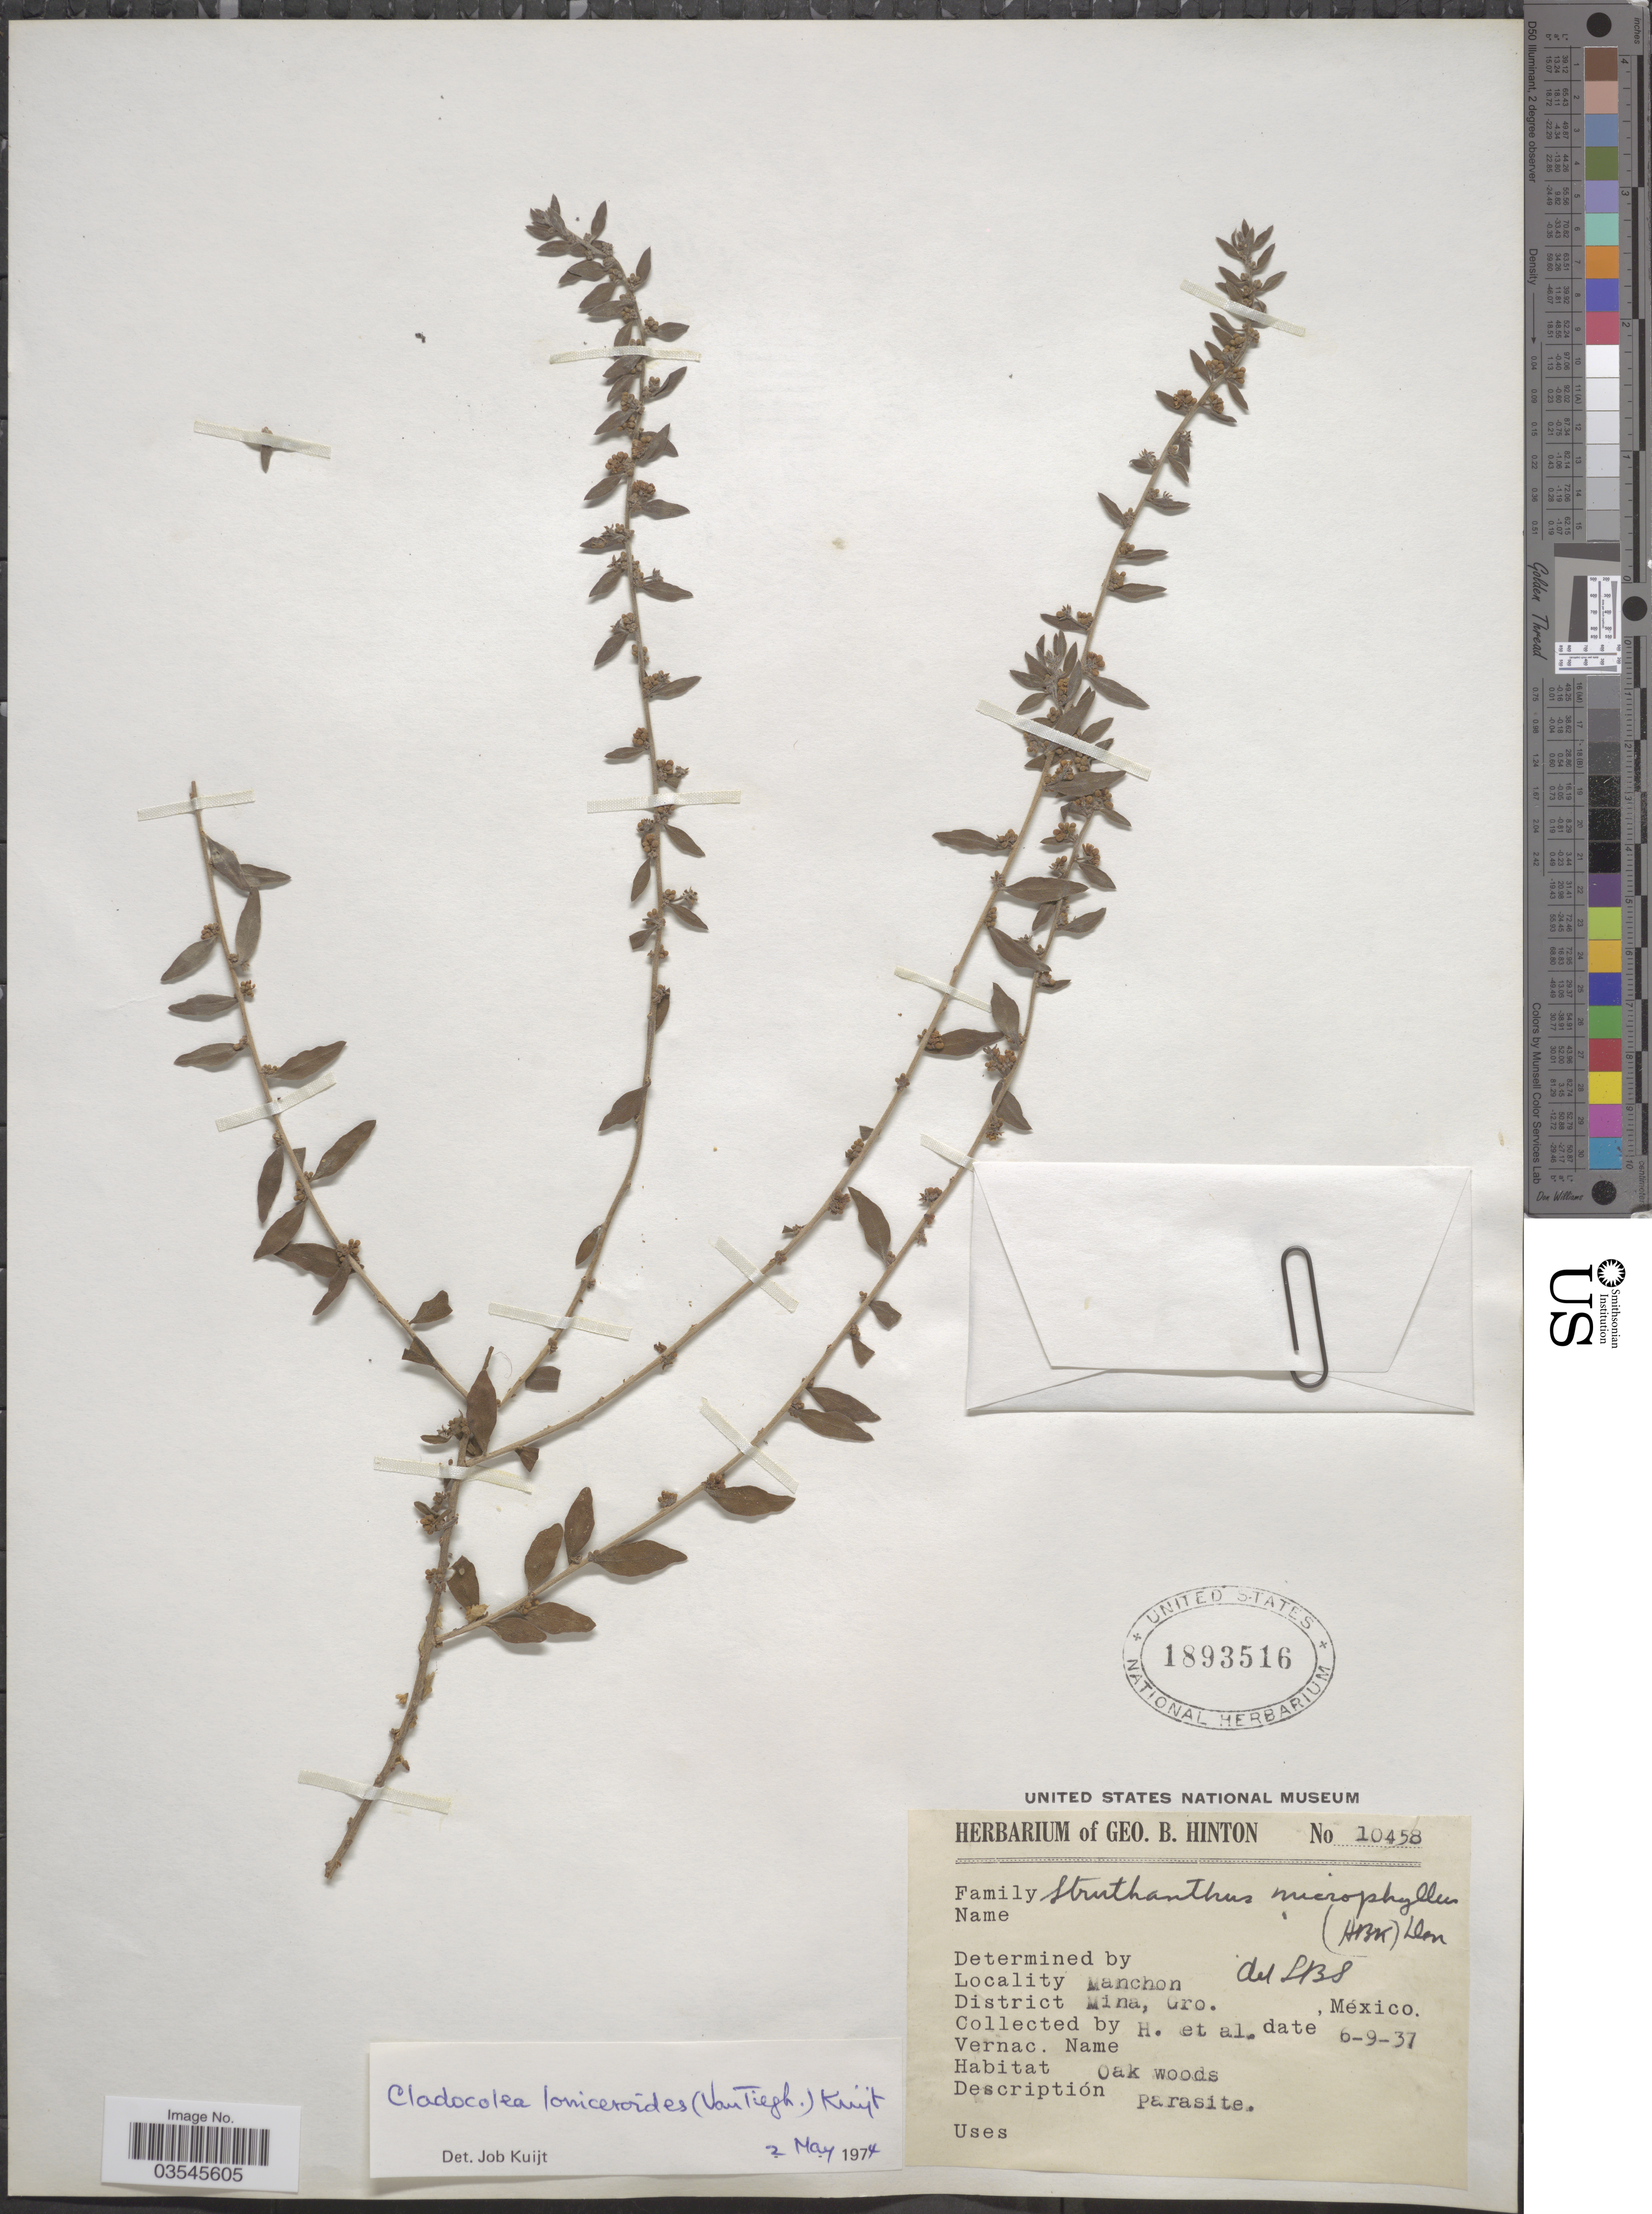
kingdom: Plantae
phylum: Tracheophyta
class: Magnoliopsida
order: Santalales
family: Loranthaceae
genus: Cladocolea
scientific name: Cladocolea loniceroides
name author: (Tiegh.) Kuijt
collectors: G. B. Hinton & et al.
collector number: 10458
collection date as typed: Transcribed d/m/y: 6/9/37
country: Mexico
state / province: Guerrero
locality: Manchon. District Mina.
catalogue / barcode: US 1893516